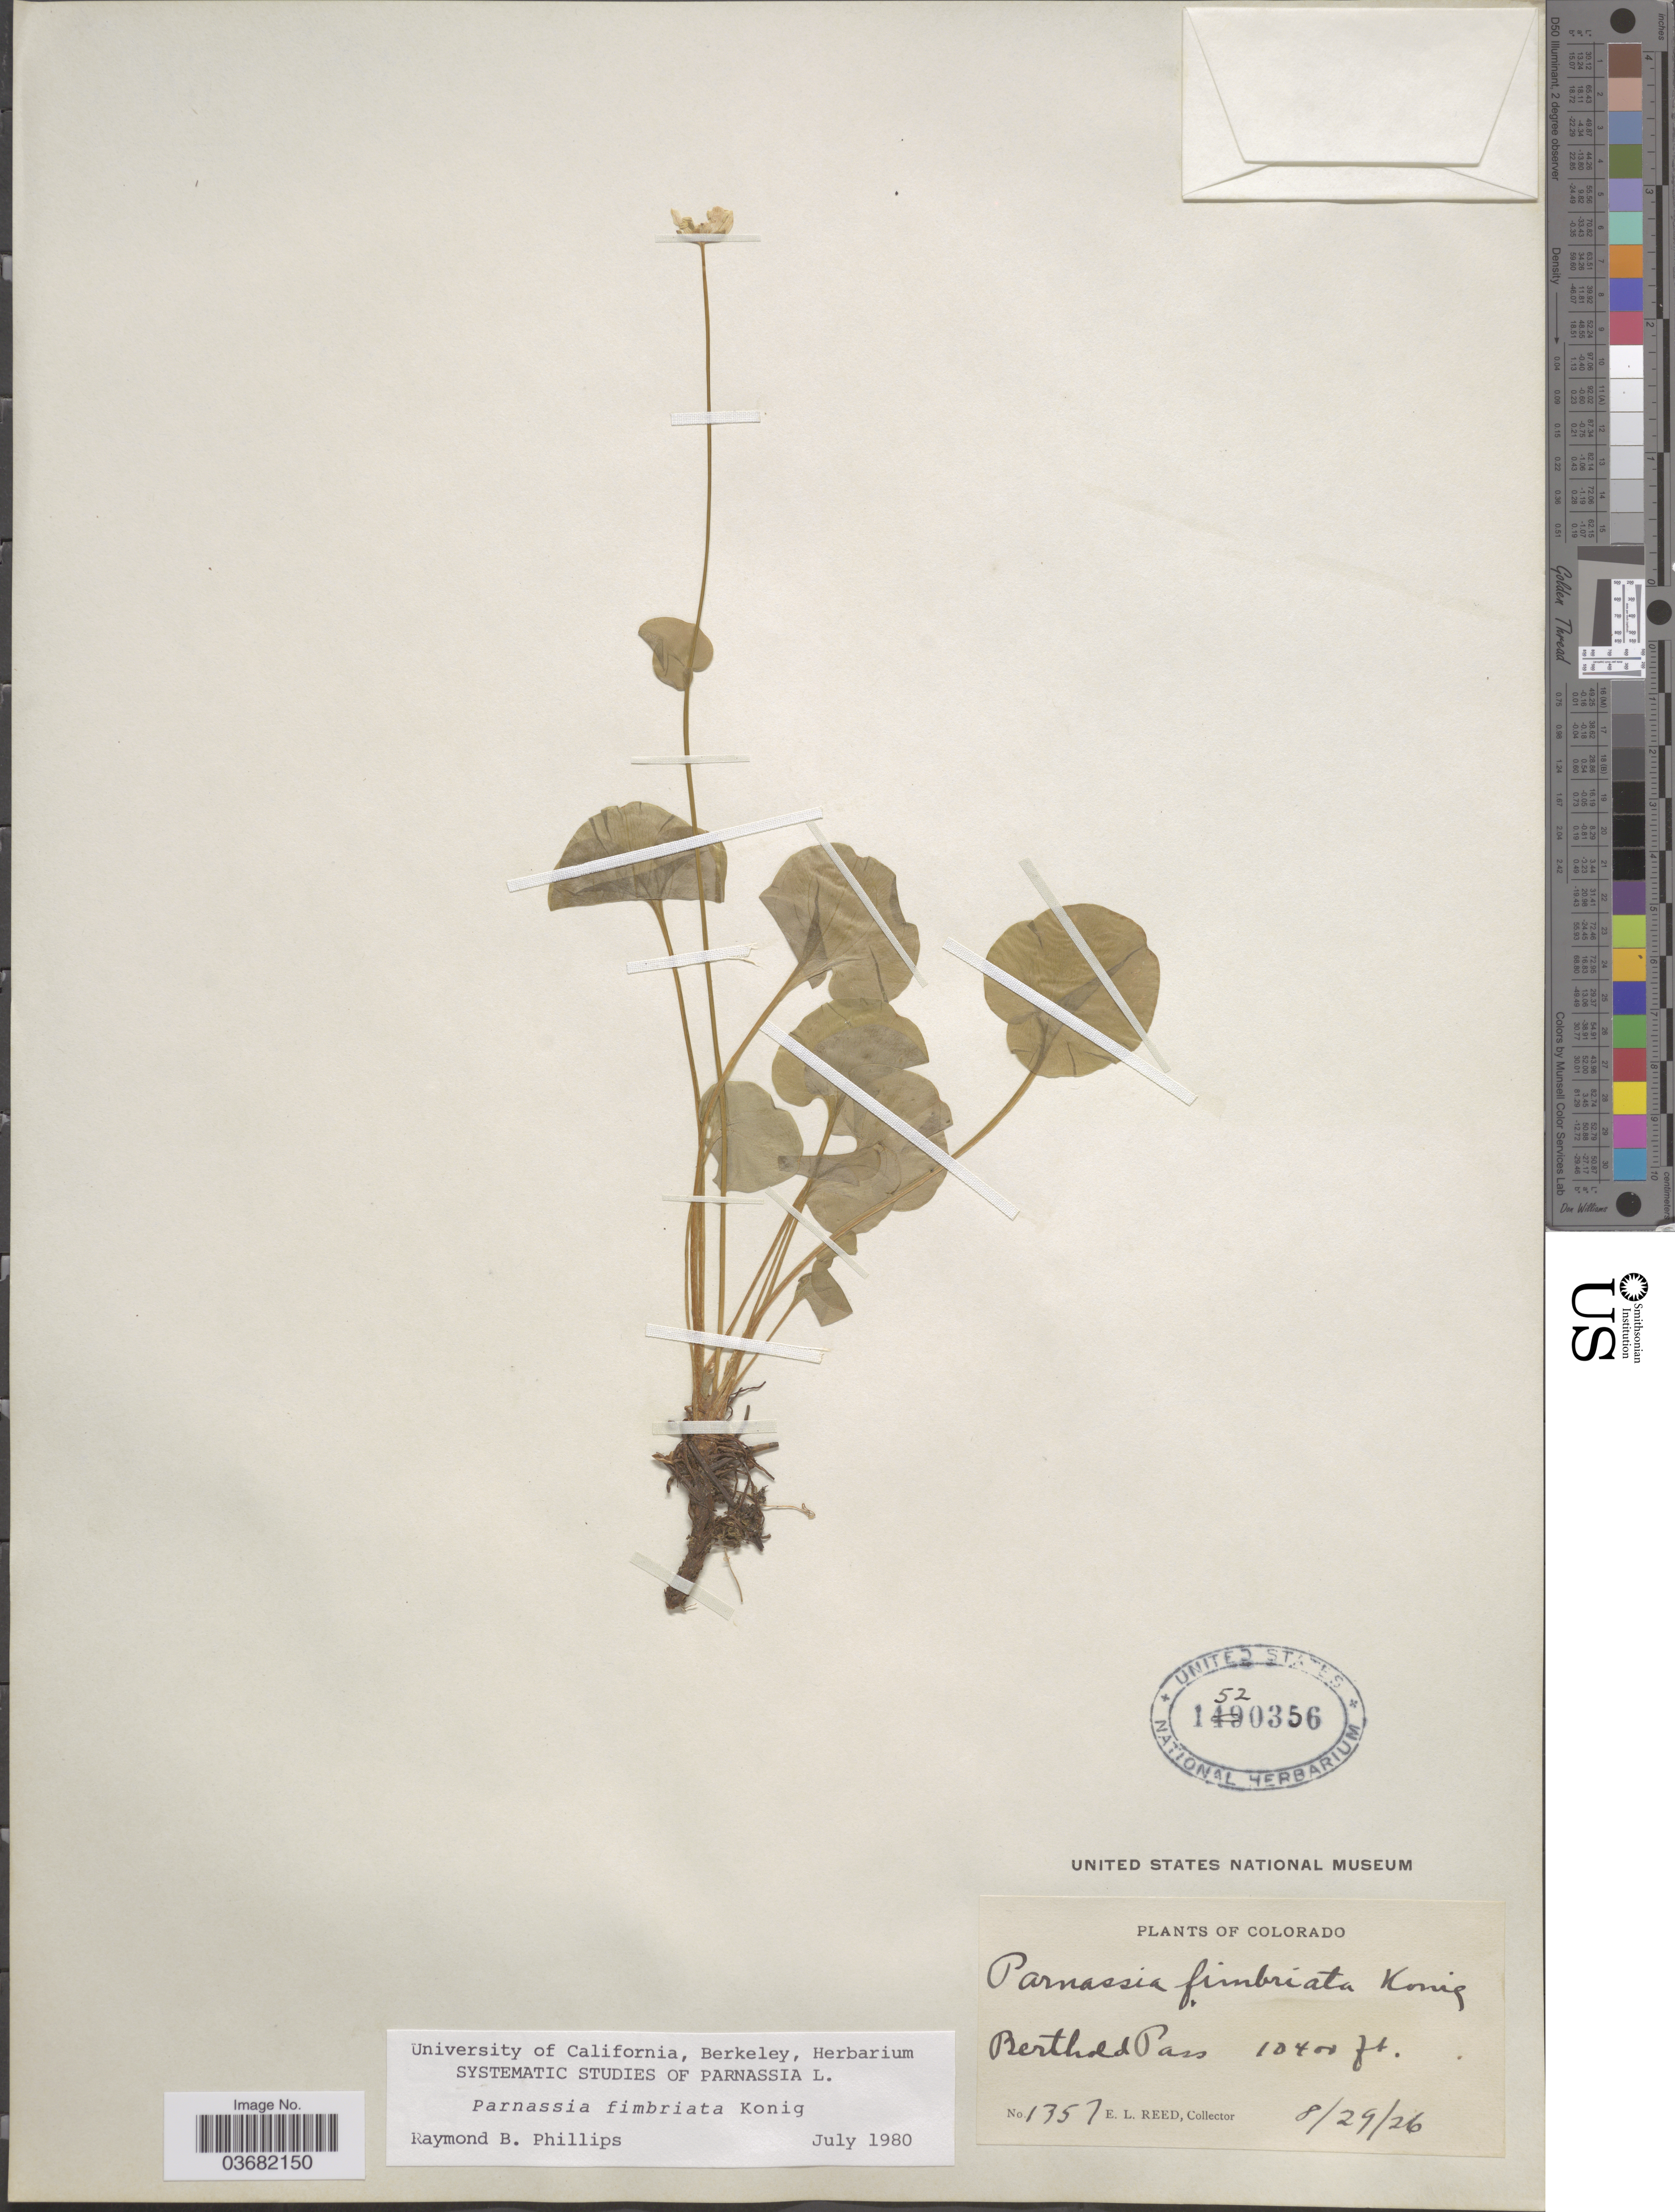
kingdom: Plantae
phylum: Tracheophyta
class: Magnoliopsida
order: Celastrales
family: Parnassiaceae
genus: Parnassia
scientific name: Parnassia fimbriata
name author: K.D. Koenig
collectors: E. Reed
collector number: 1357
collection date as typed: Transcribed d/m/y: 29/8/26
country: United States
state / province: Colorado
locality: Berthold Pass.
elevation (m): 3170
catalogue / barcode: US 1520356